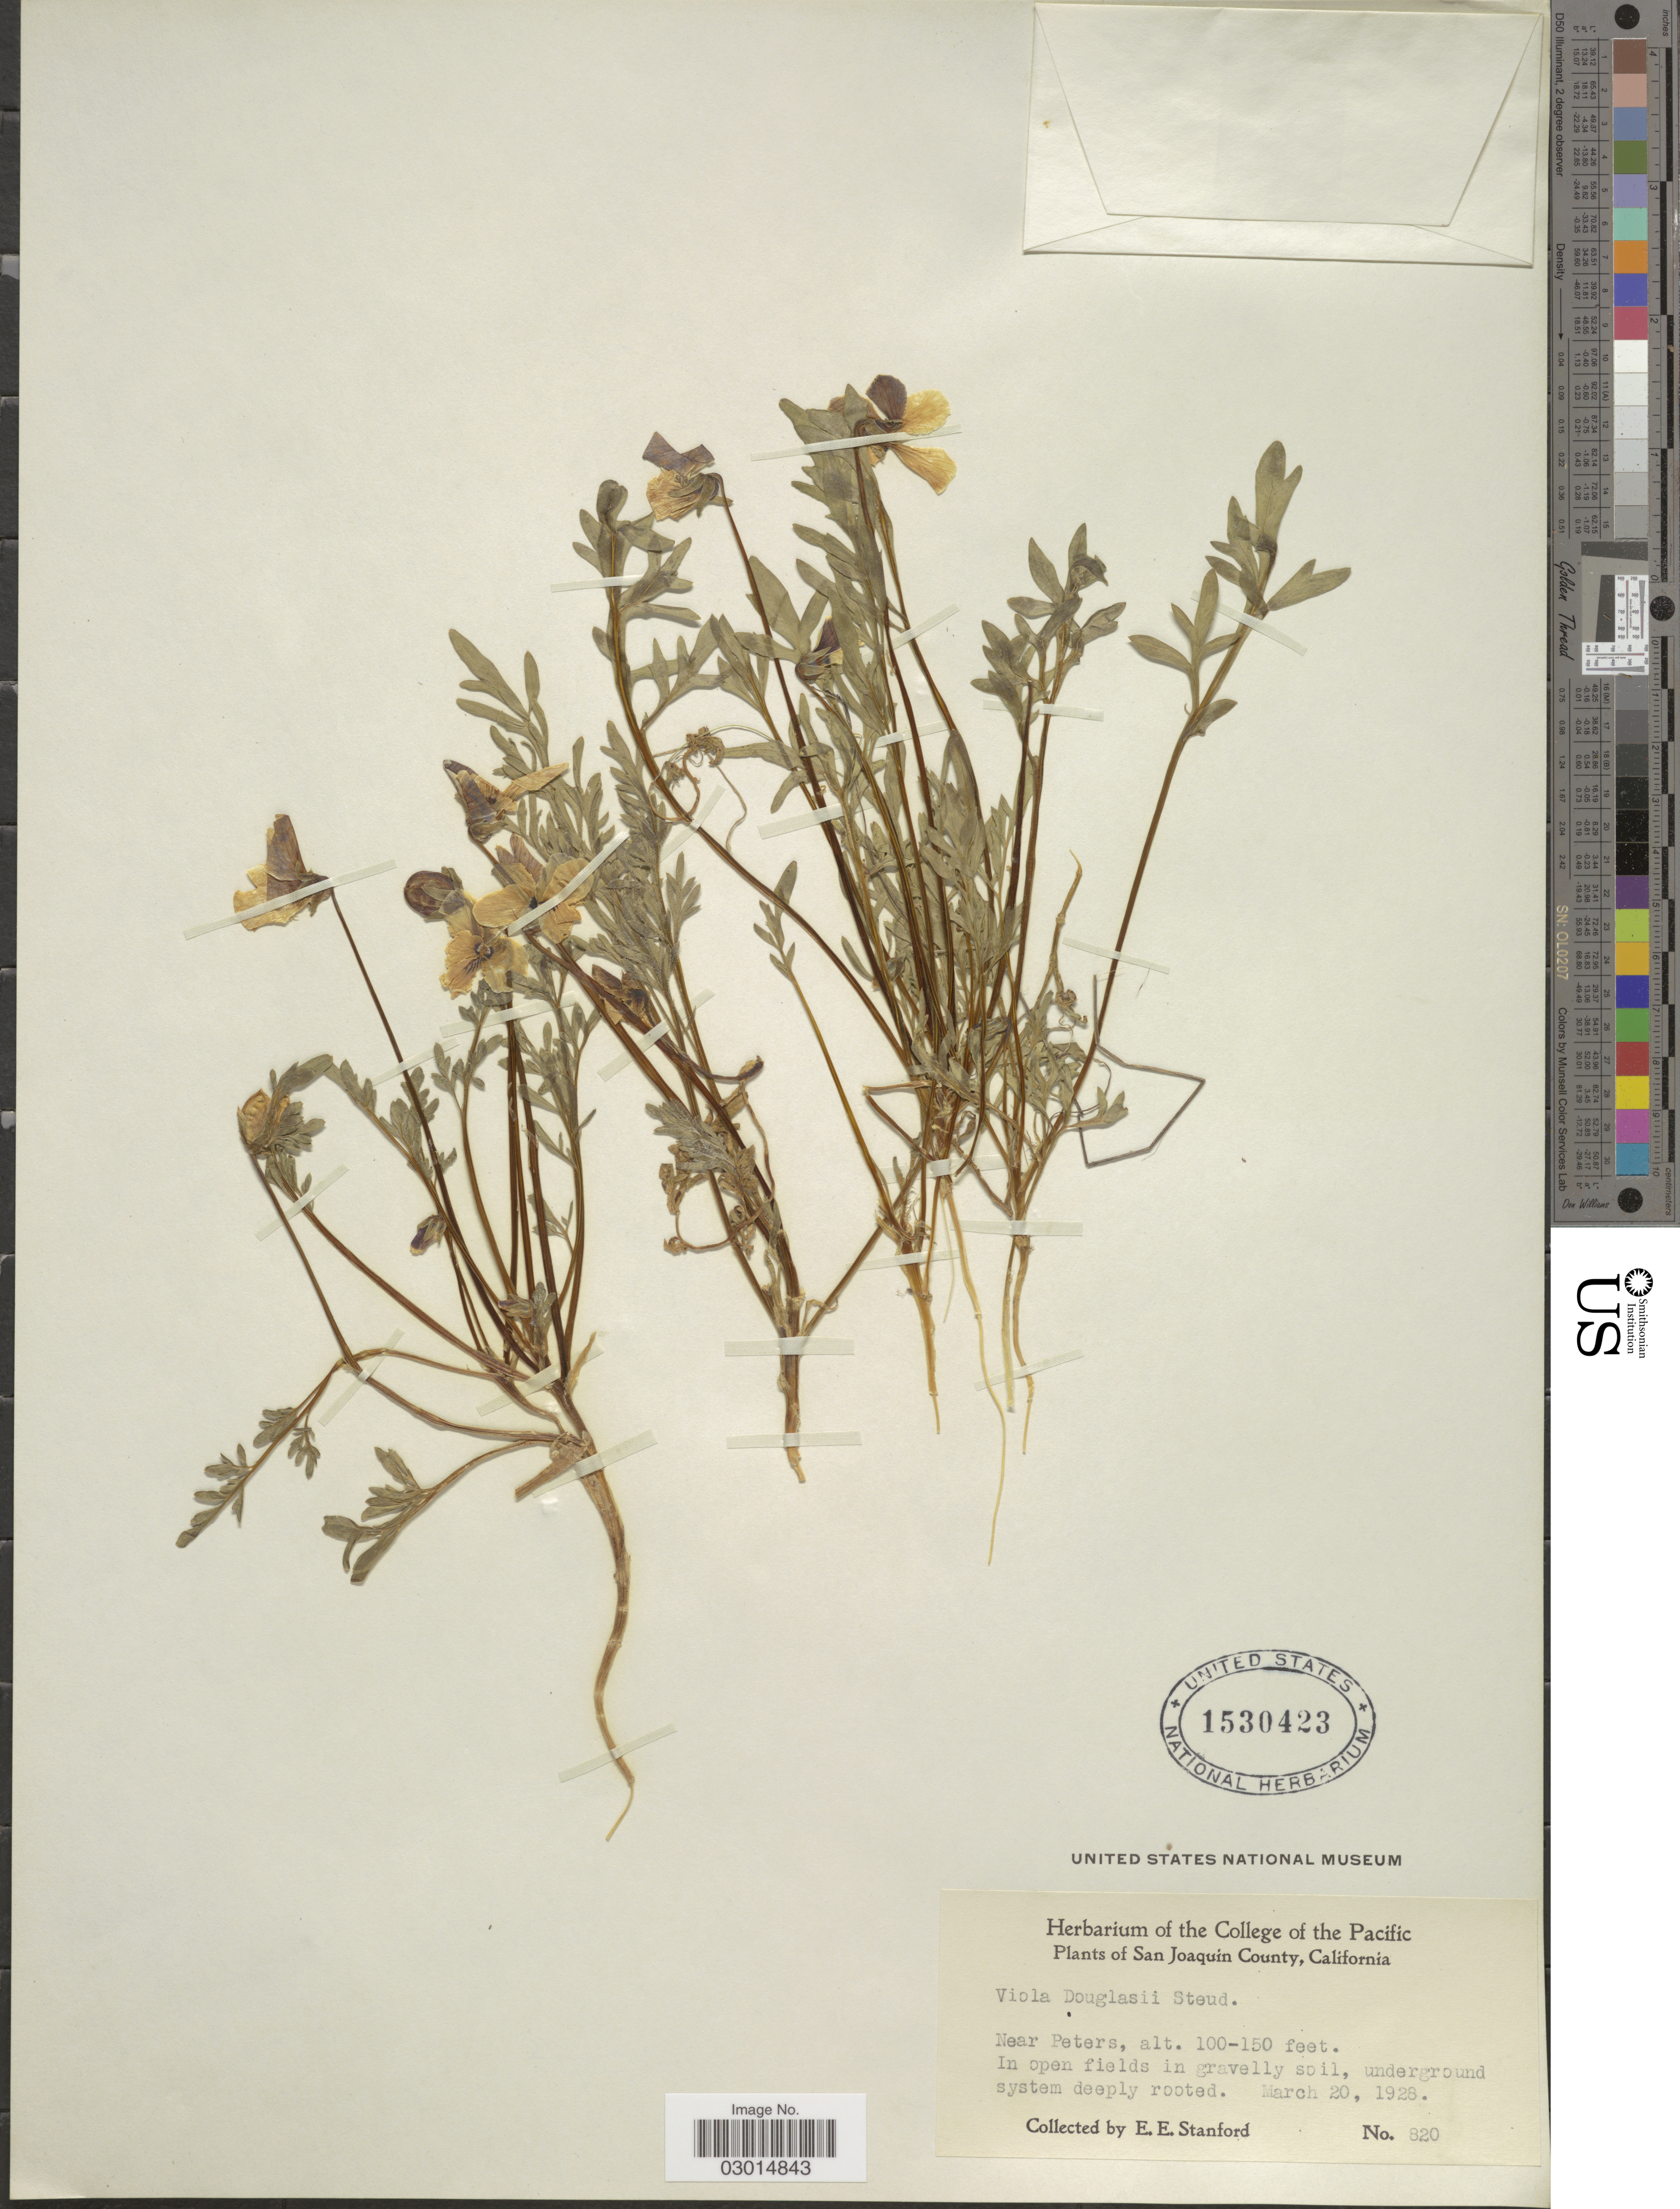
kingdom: Plantae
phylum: Tracheophyta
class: Magnoliopsida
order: Malpighiales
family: Violaceae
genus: Viola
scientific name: Viola douglasii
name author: Steud.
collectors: E. Stanford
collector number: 820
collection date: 1928-03-20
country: United States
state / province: California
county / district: San Joaquin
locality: San Joaquin County. Near Peters.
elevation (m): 30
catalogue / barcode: US 1530423